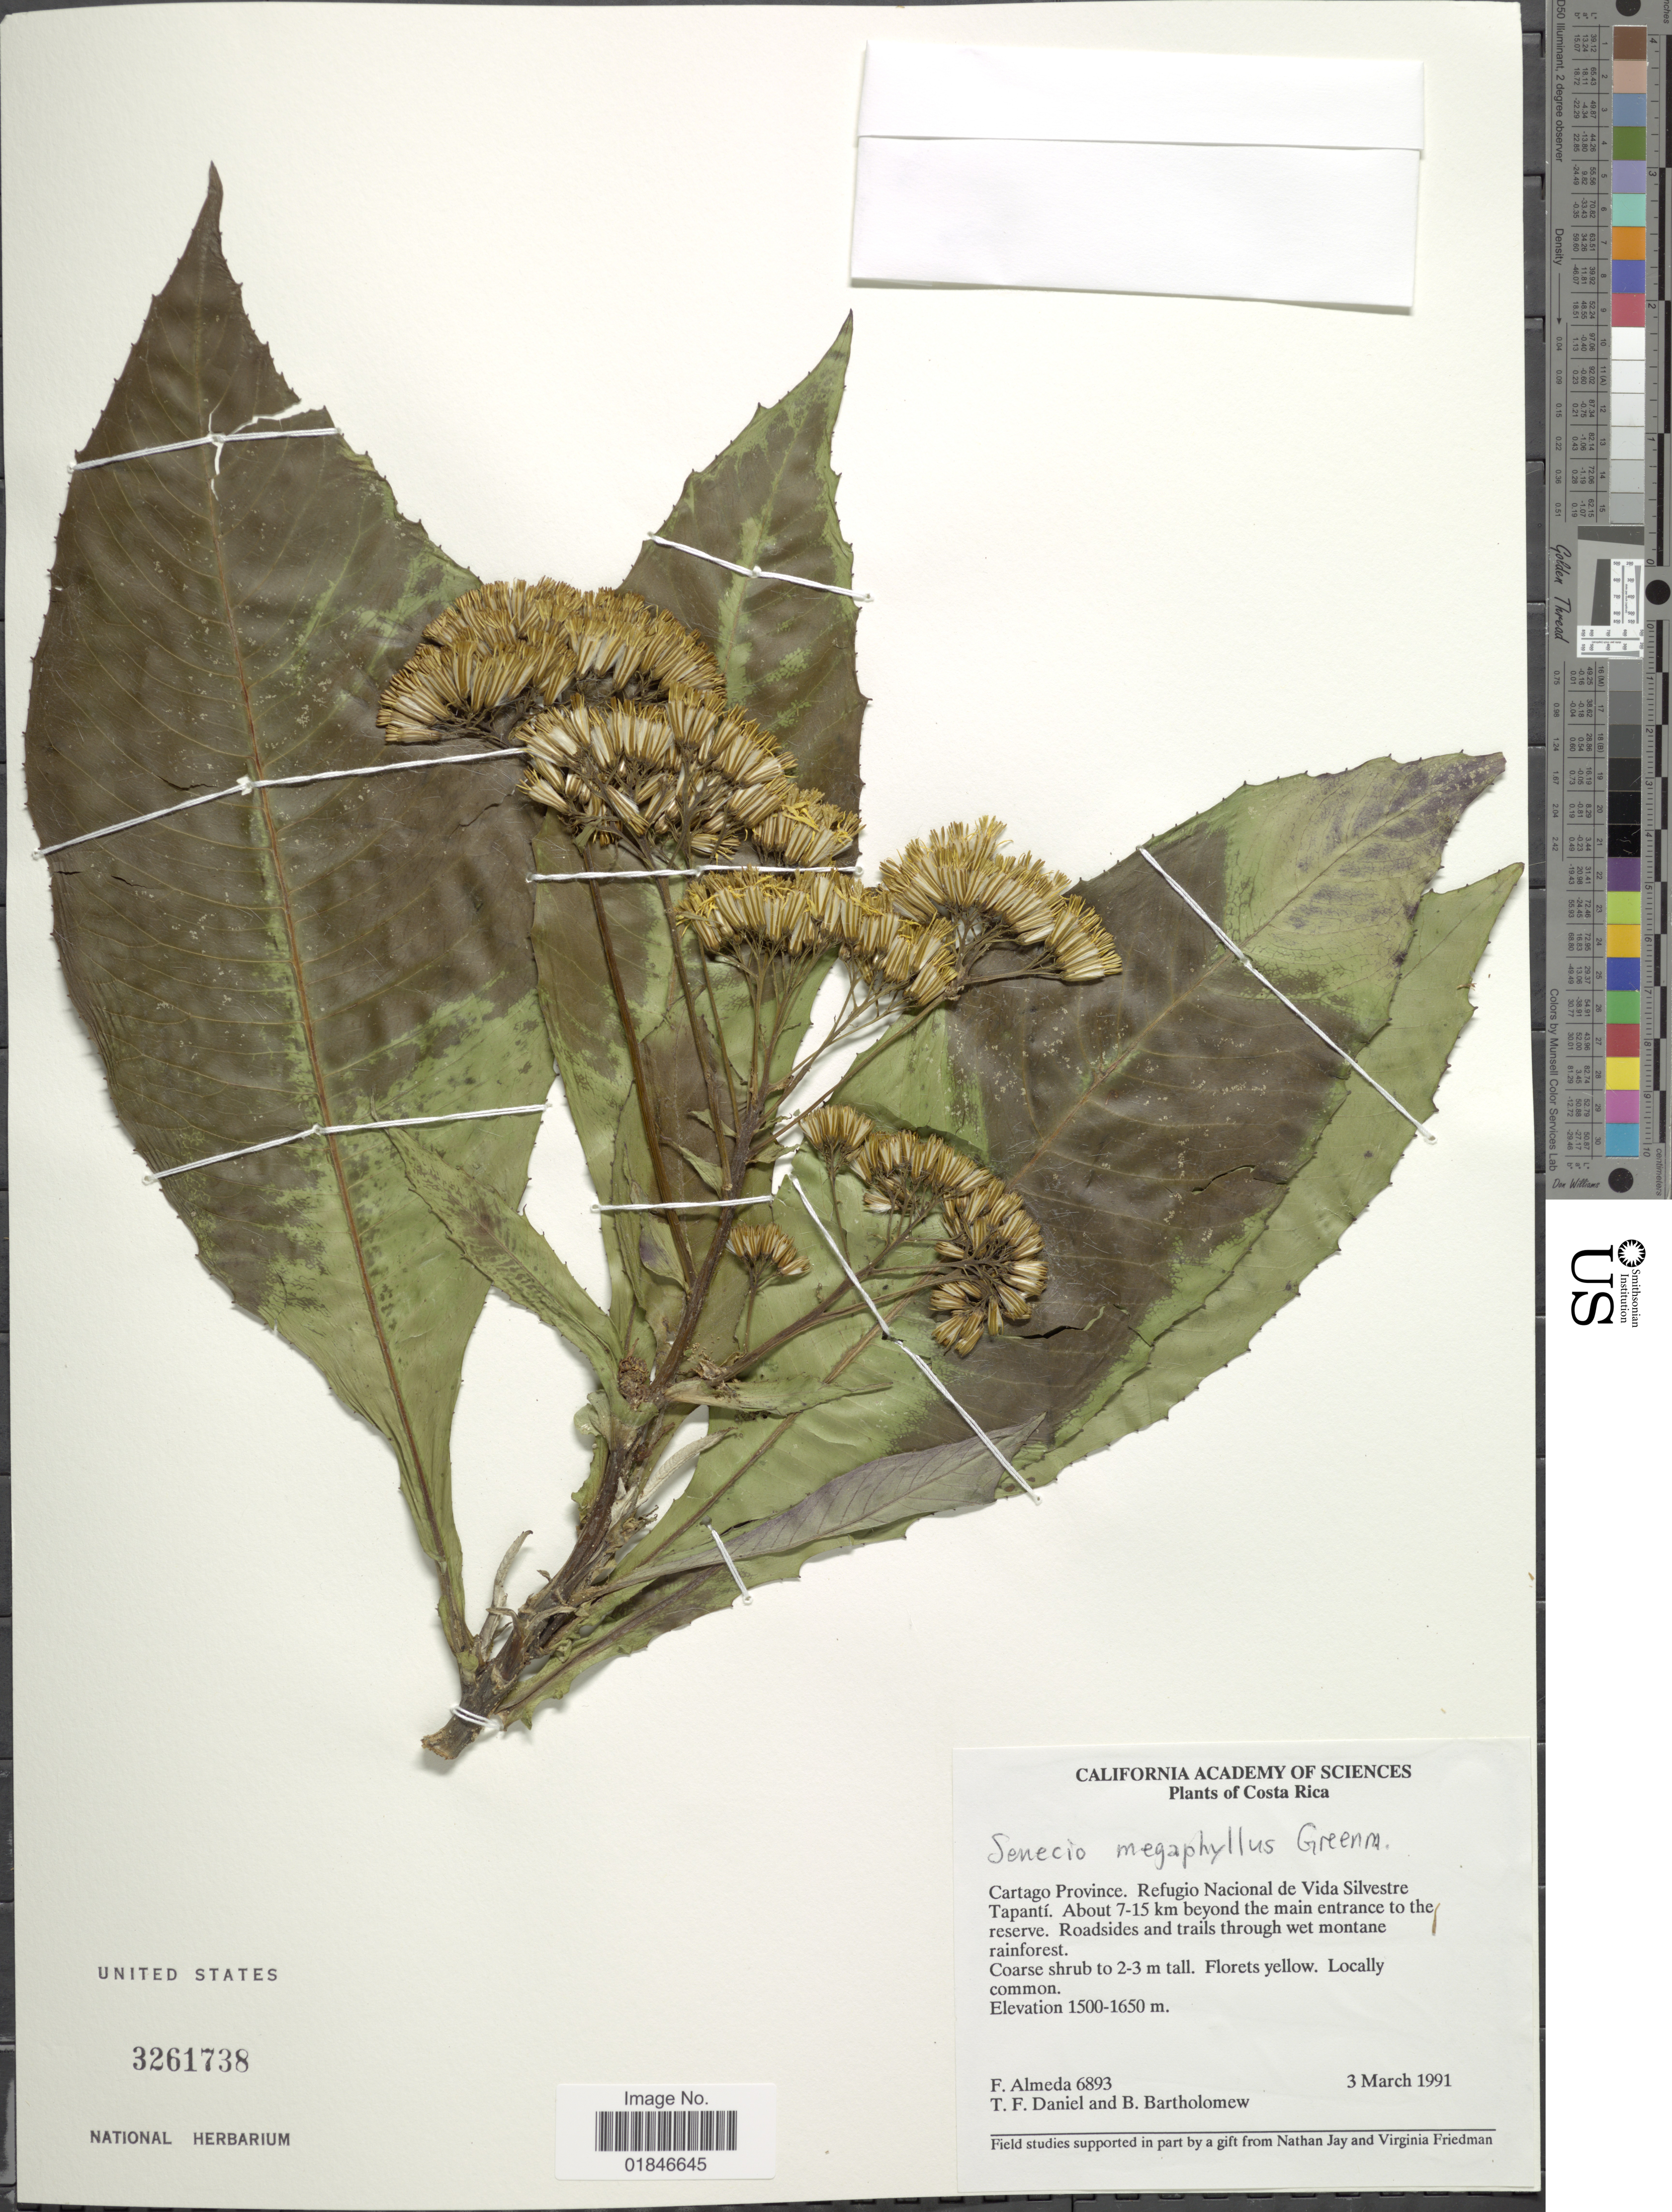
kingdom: Plantae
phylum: Tracheophyta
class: Magnoliopsida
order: Asterales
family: Asteraceae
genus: Jessea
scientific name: Jessea megaphylla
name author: (Greenm.) H. Rob. & Cuatrec.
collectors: F. Almeda, T. F. Daniel & B. Bartholomew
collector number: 6893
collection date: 1991-03-03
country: Costa Rica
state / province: Cartago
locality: Cartago Province. Refugio Nacional de Vida Silvestre Tapani. About 7-15 km beyond the main entrance to the reserve.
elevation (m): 1500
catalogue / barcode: US 3261738